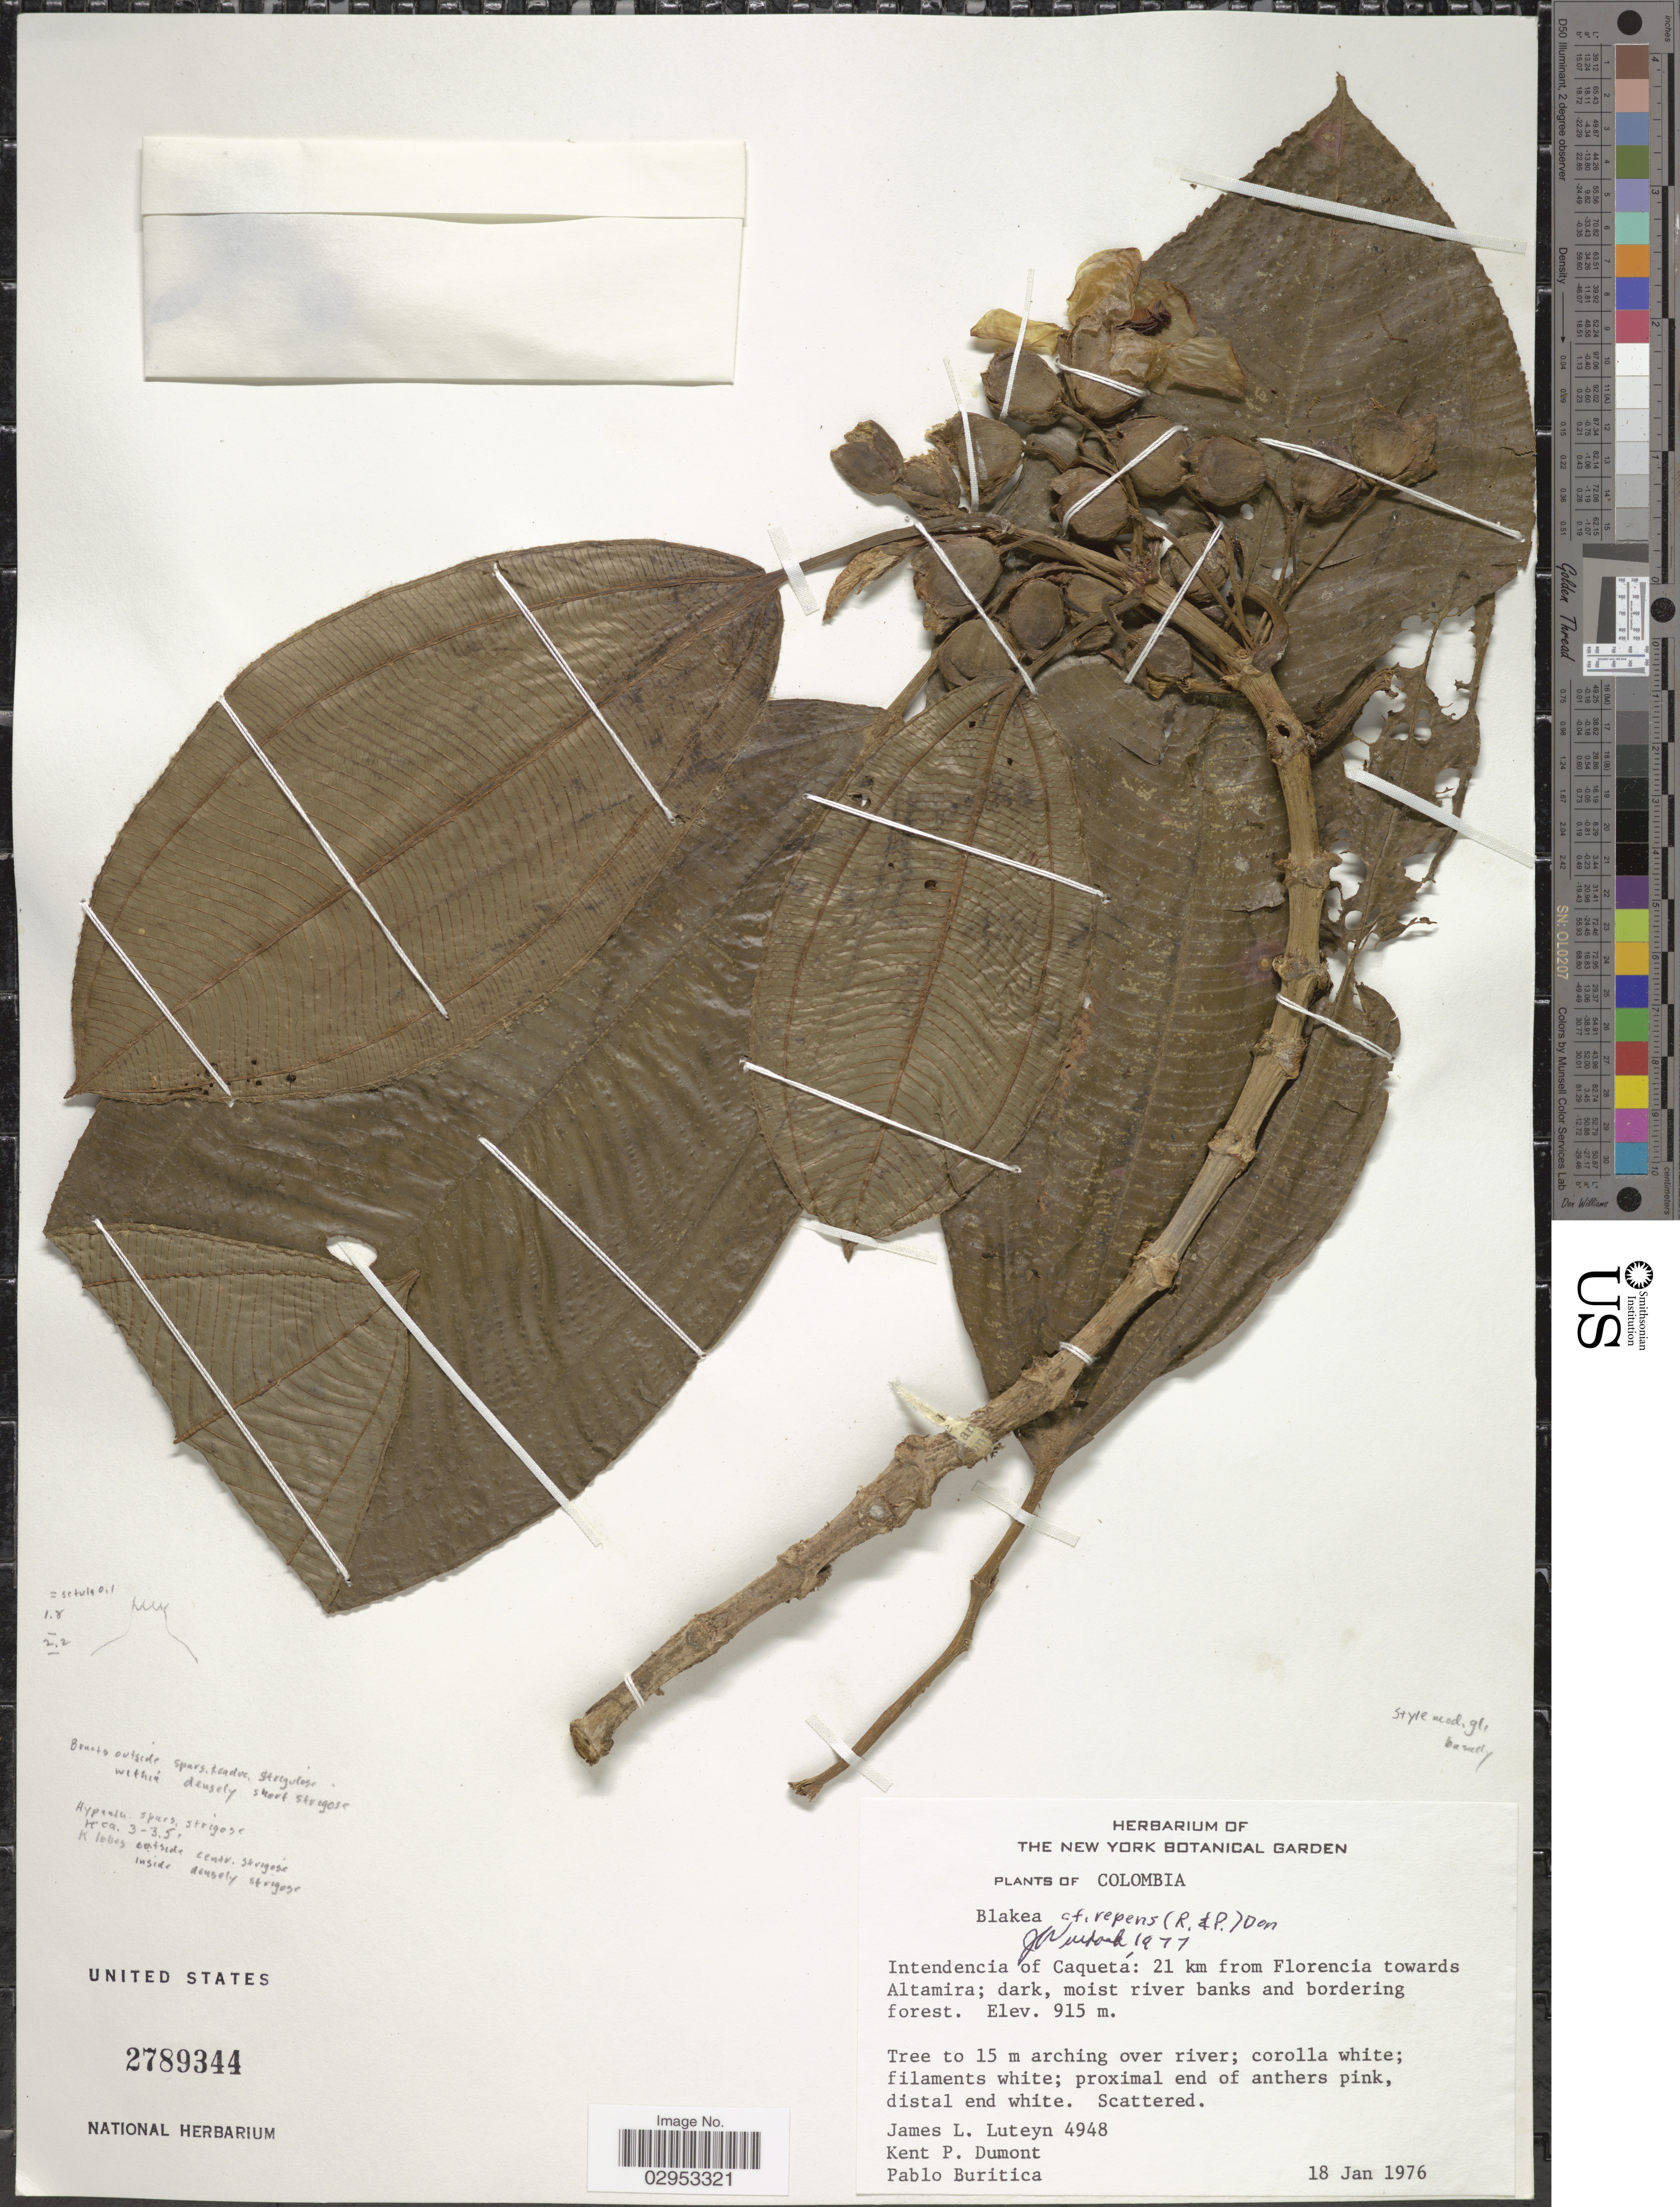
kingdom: Plantae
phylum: Tracheophyta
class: Magnoliopsida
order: Myrtales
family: Melastomataceae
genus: Blakea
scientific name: Blakea repens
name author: (Ruiz & Pav.) D. Don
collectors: J. L. Luteyn, K. P. Dumont & P. Buritica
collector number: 4948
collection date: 1976-01-18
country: Colombia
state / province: Caquetá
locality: Intendencia of Caquetá: 21 km from Florencia towards Altamira.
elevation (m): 915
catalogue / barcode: US 2789344